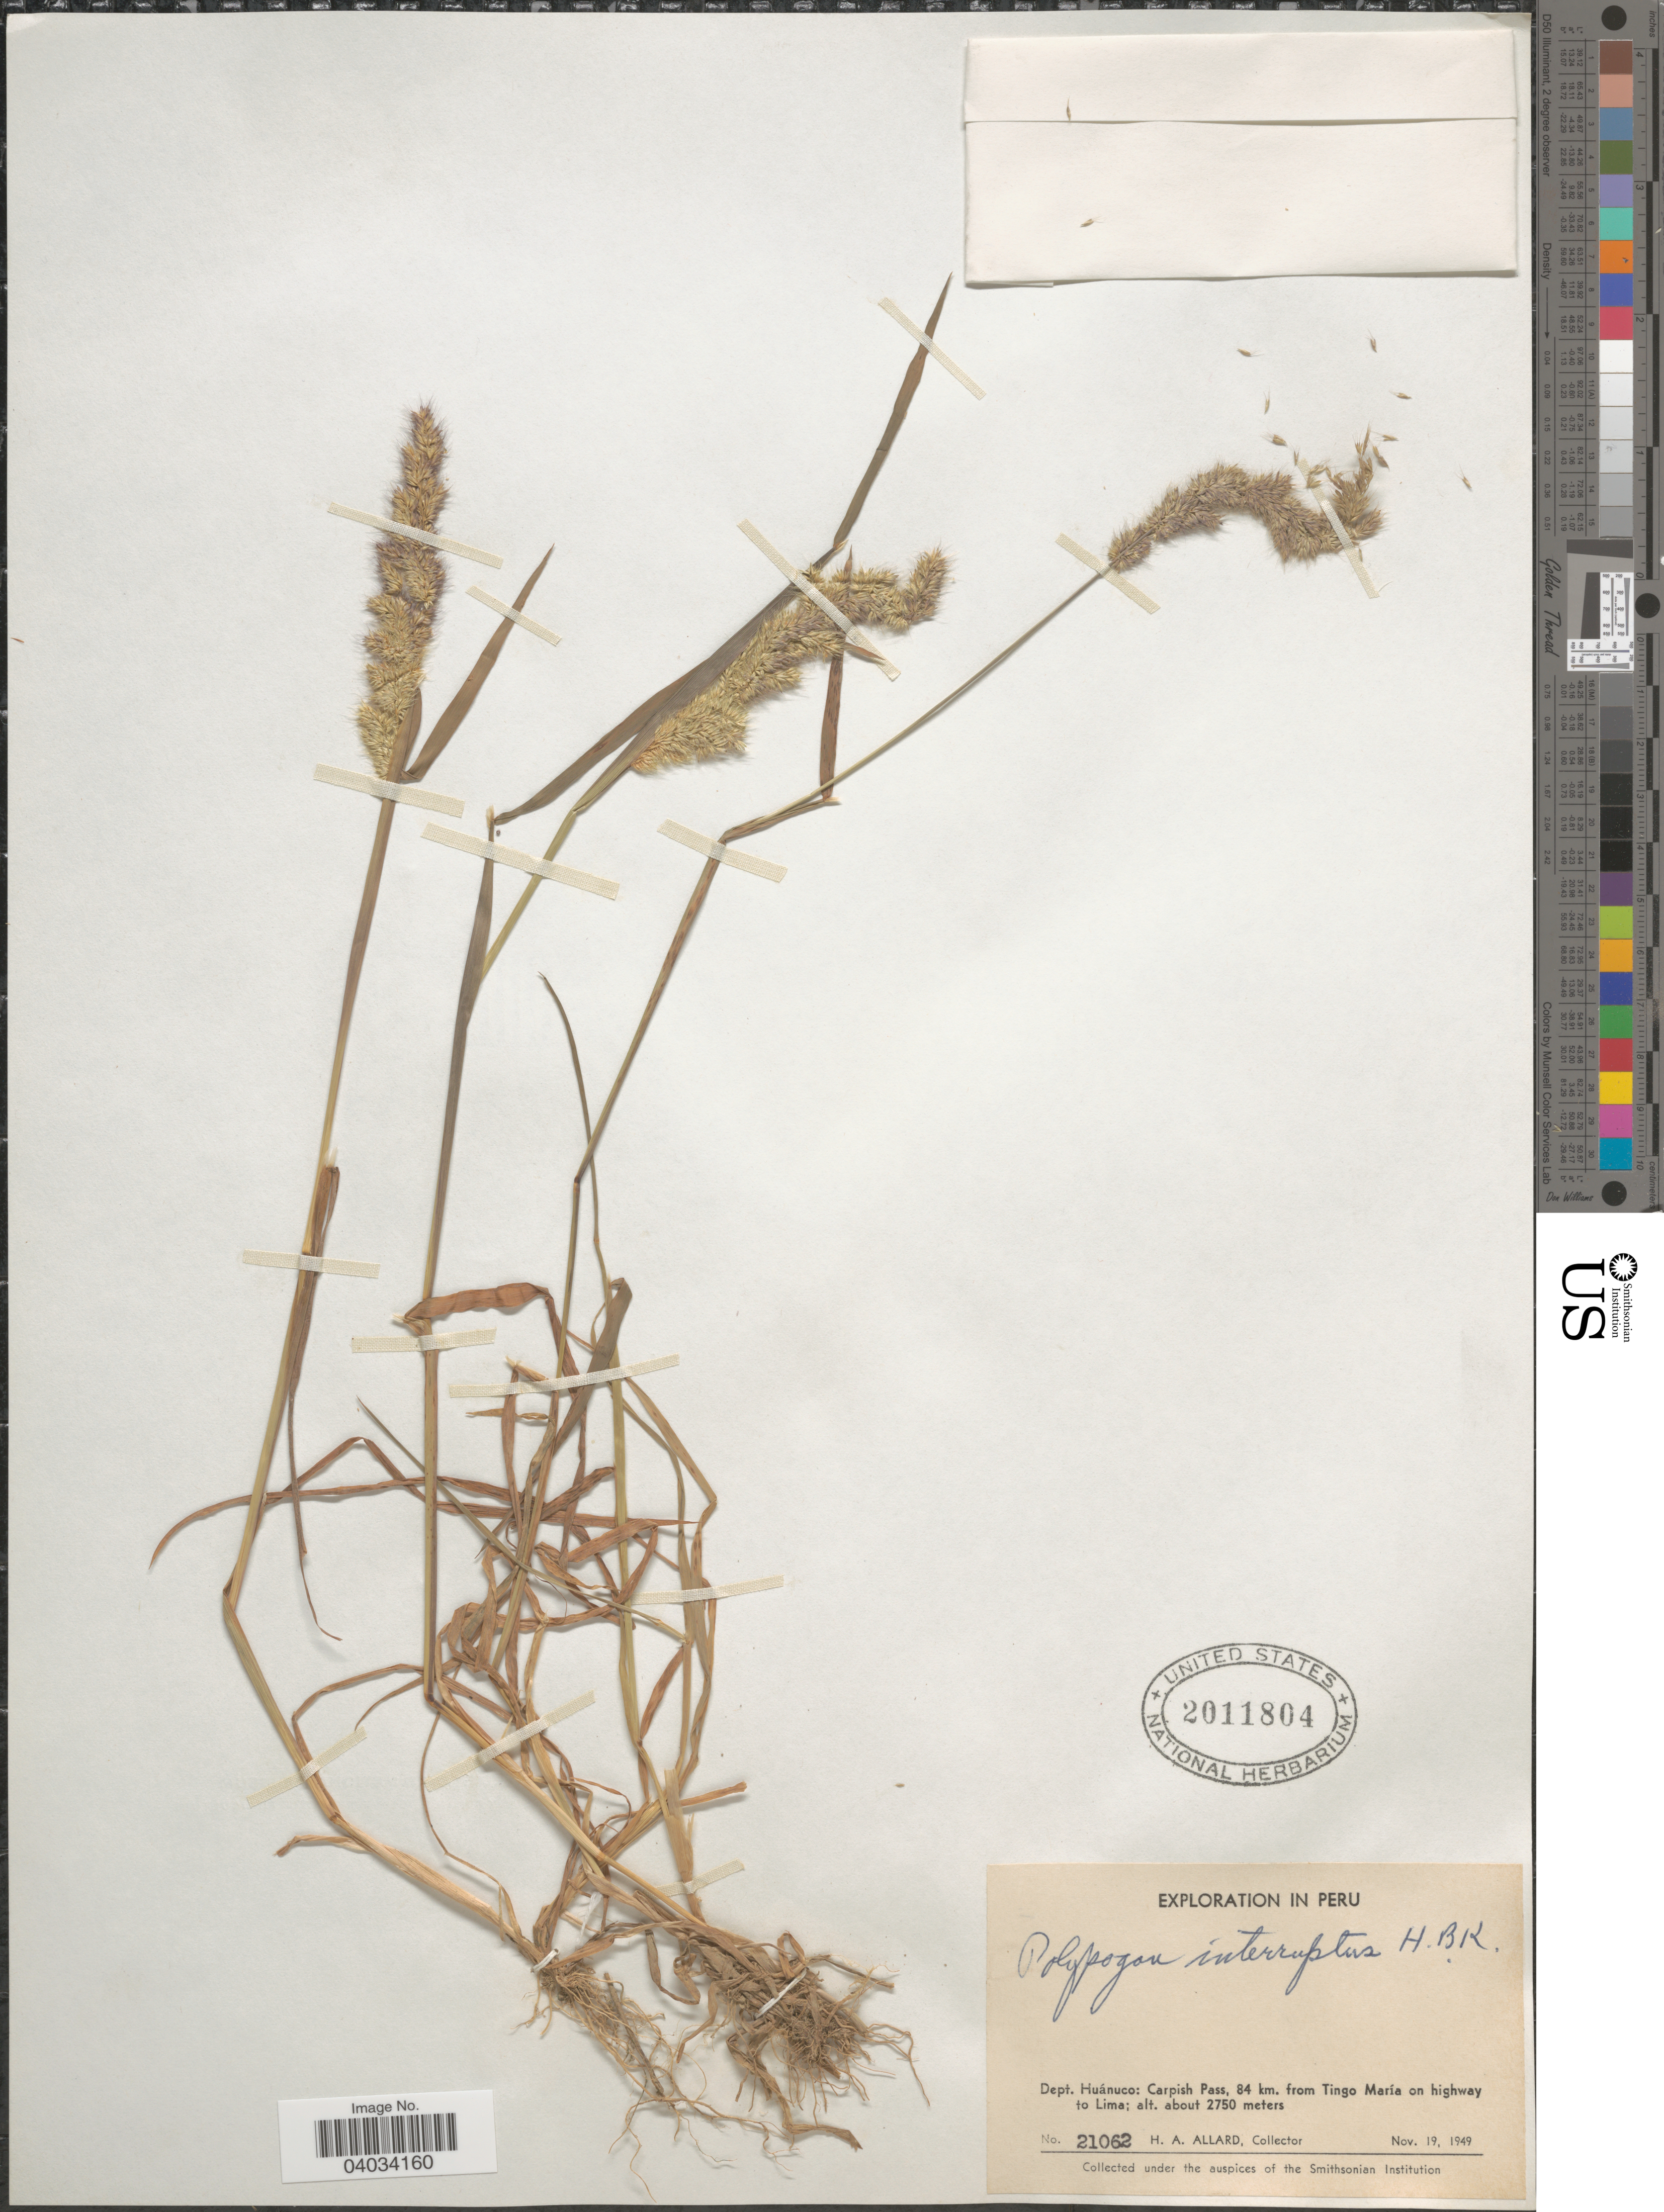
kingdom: Plantae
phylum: Tracheophyta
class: Liliopsida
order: Poales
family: Poaceae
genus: Polypogon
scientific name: Polypogon interruptus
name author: Kunth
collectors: H. A. Allard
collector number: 21062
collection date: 1949-11-19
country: Peru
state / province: Huánuco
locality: Dept. Huánuco: Carpish Pass, 84 km. from Tingo María on highway to Lima.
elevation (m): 2750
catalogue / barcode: US 2011804